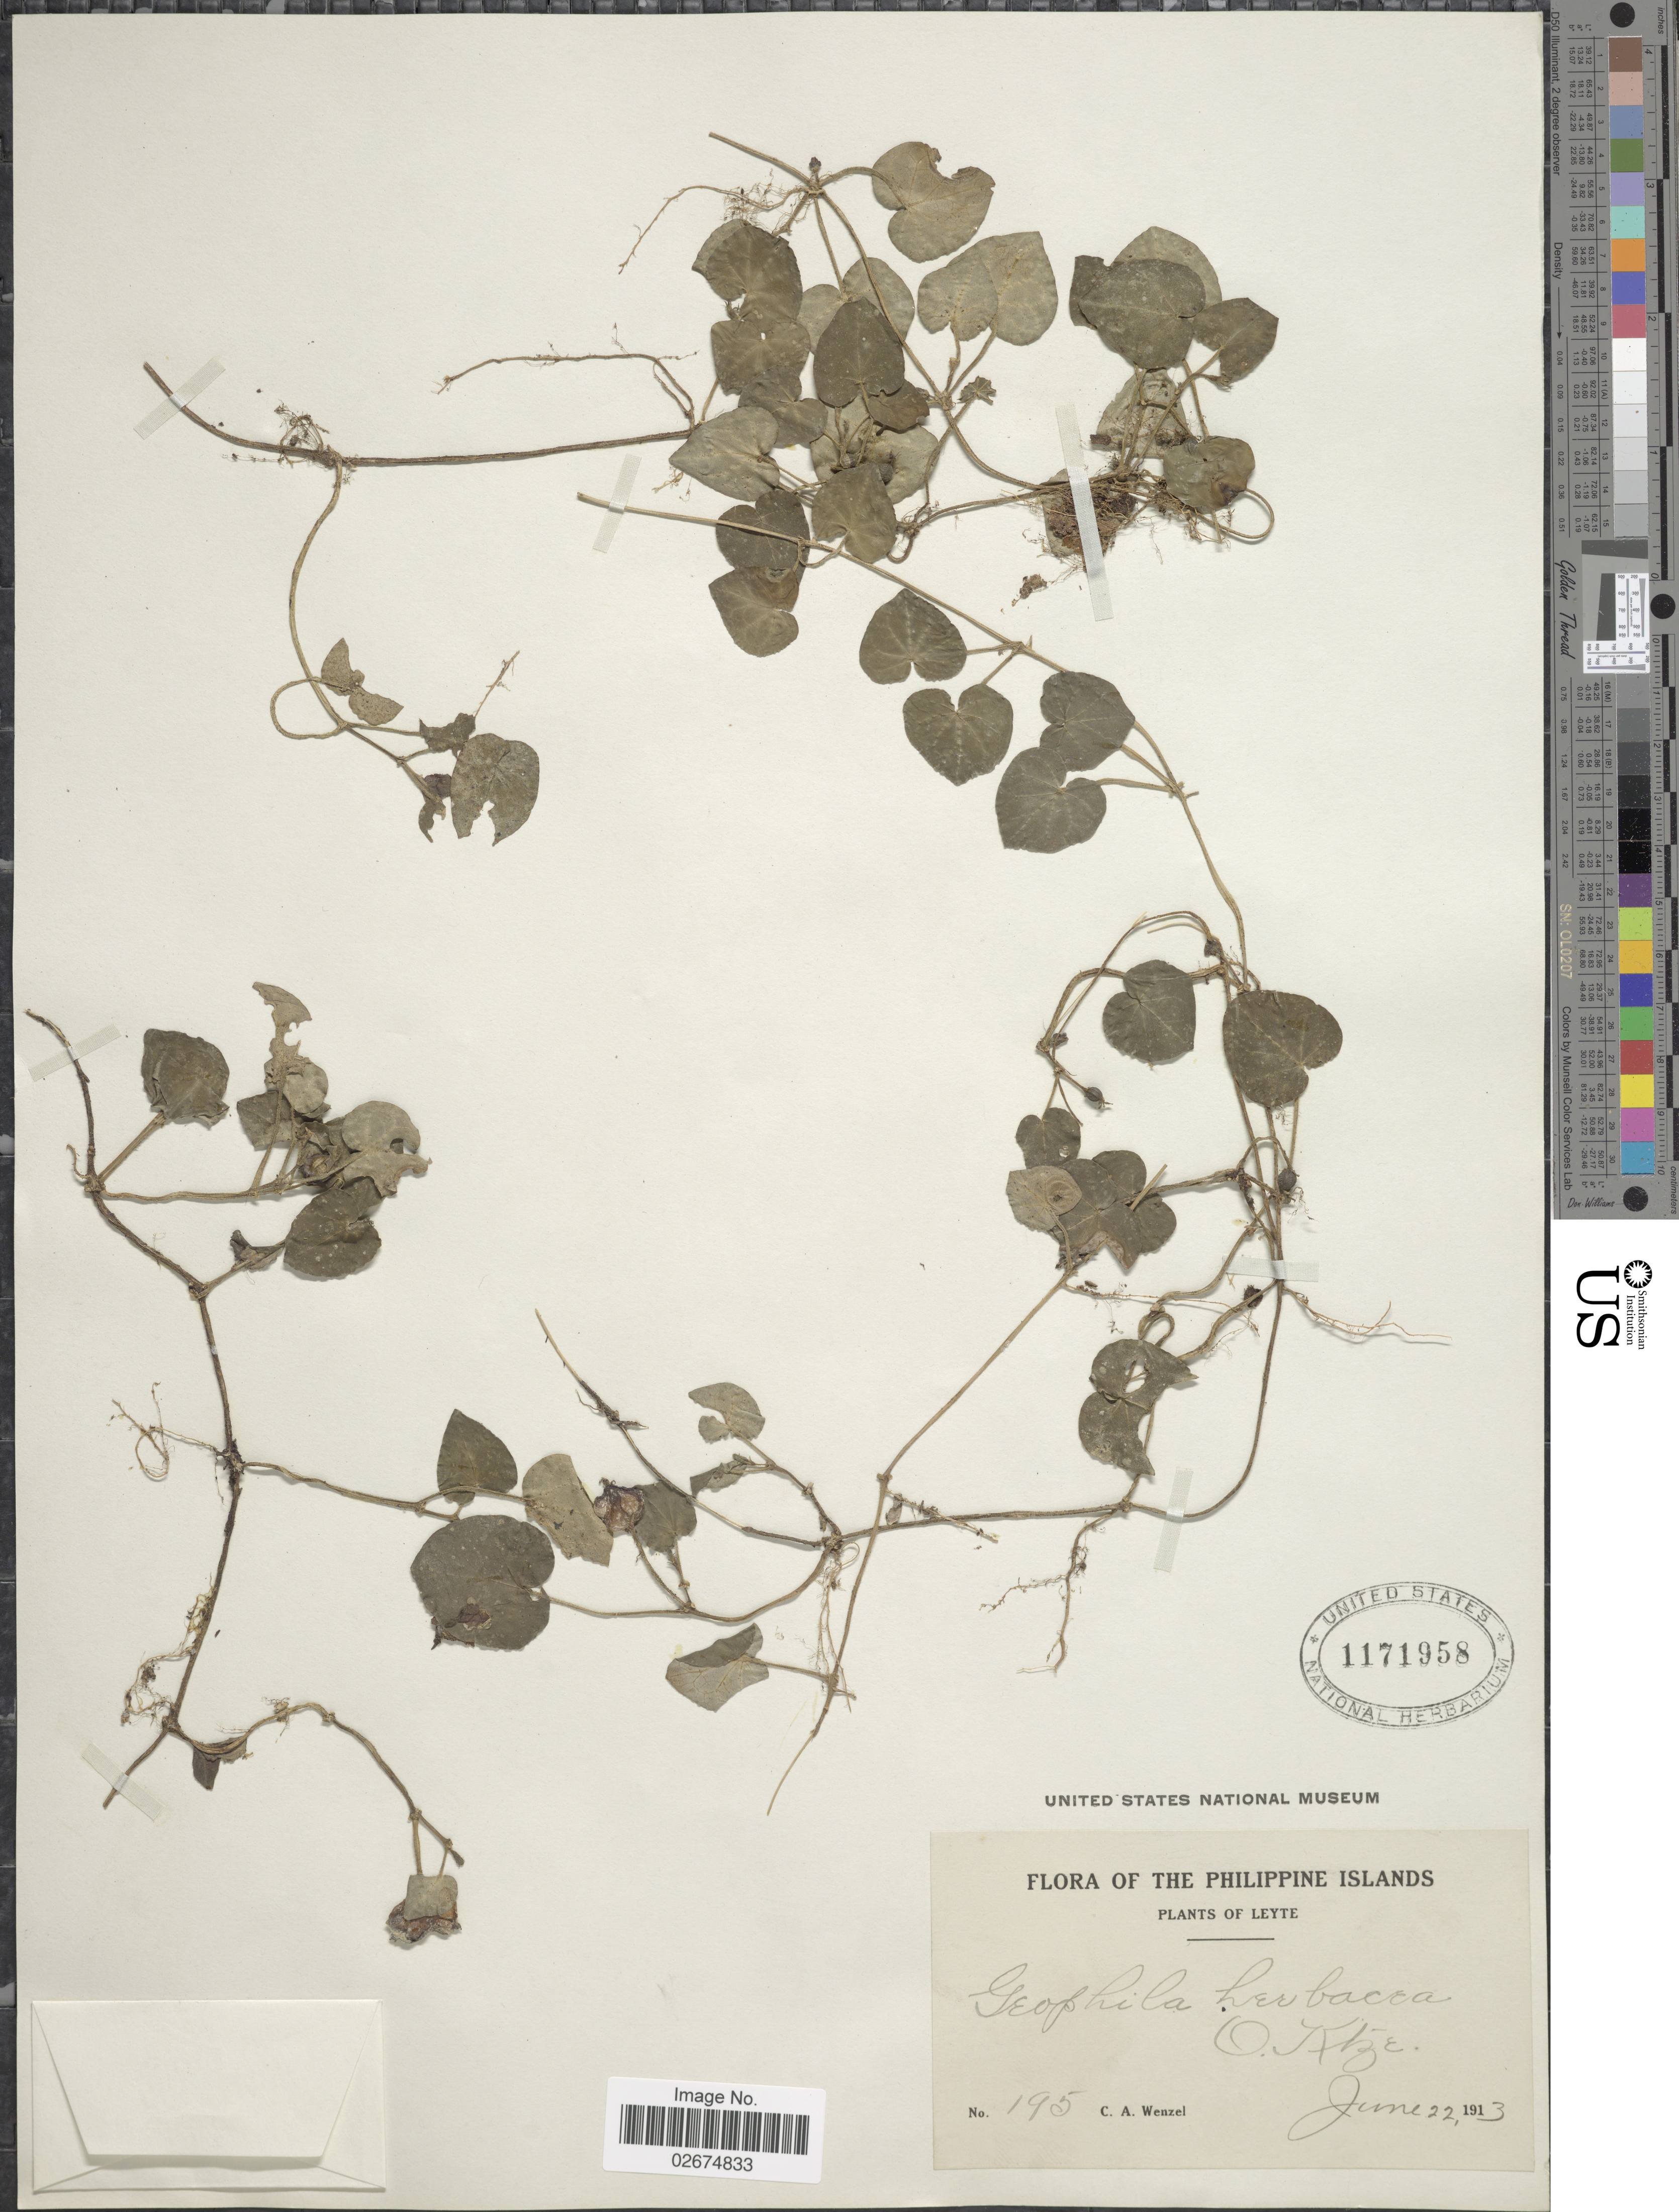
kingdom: Plantae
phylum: Tracheophyta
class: Magnoliopsida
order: Gentianales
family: Rubiaceae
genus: Carinta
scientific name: Carinta repens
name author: (L.) L.B. Sm. & Downs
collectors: C. Wenzel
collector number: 195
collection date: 1913-06-22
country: Philippines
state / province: Eastern Visayas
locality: Leyte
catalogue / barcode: US 1171958